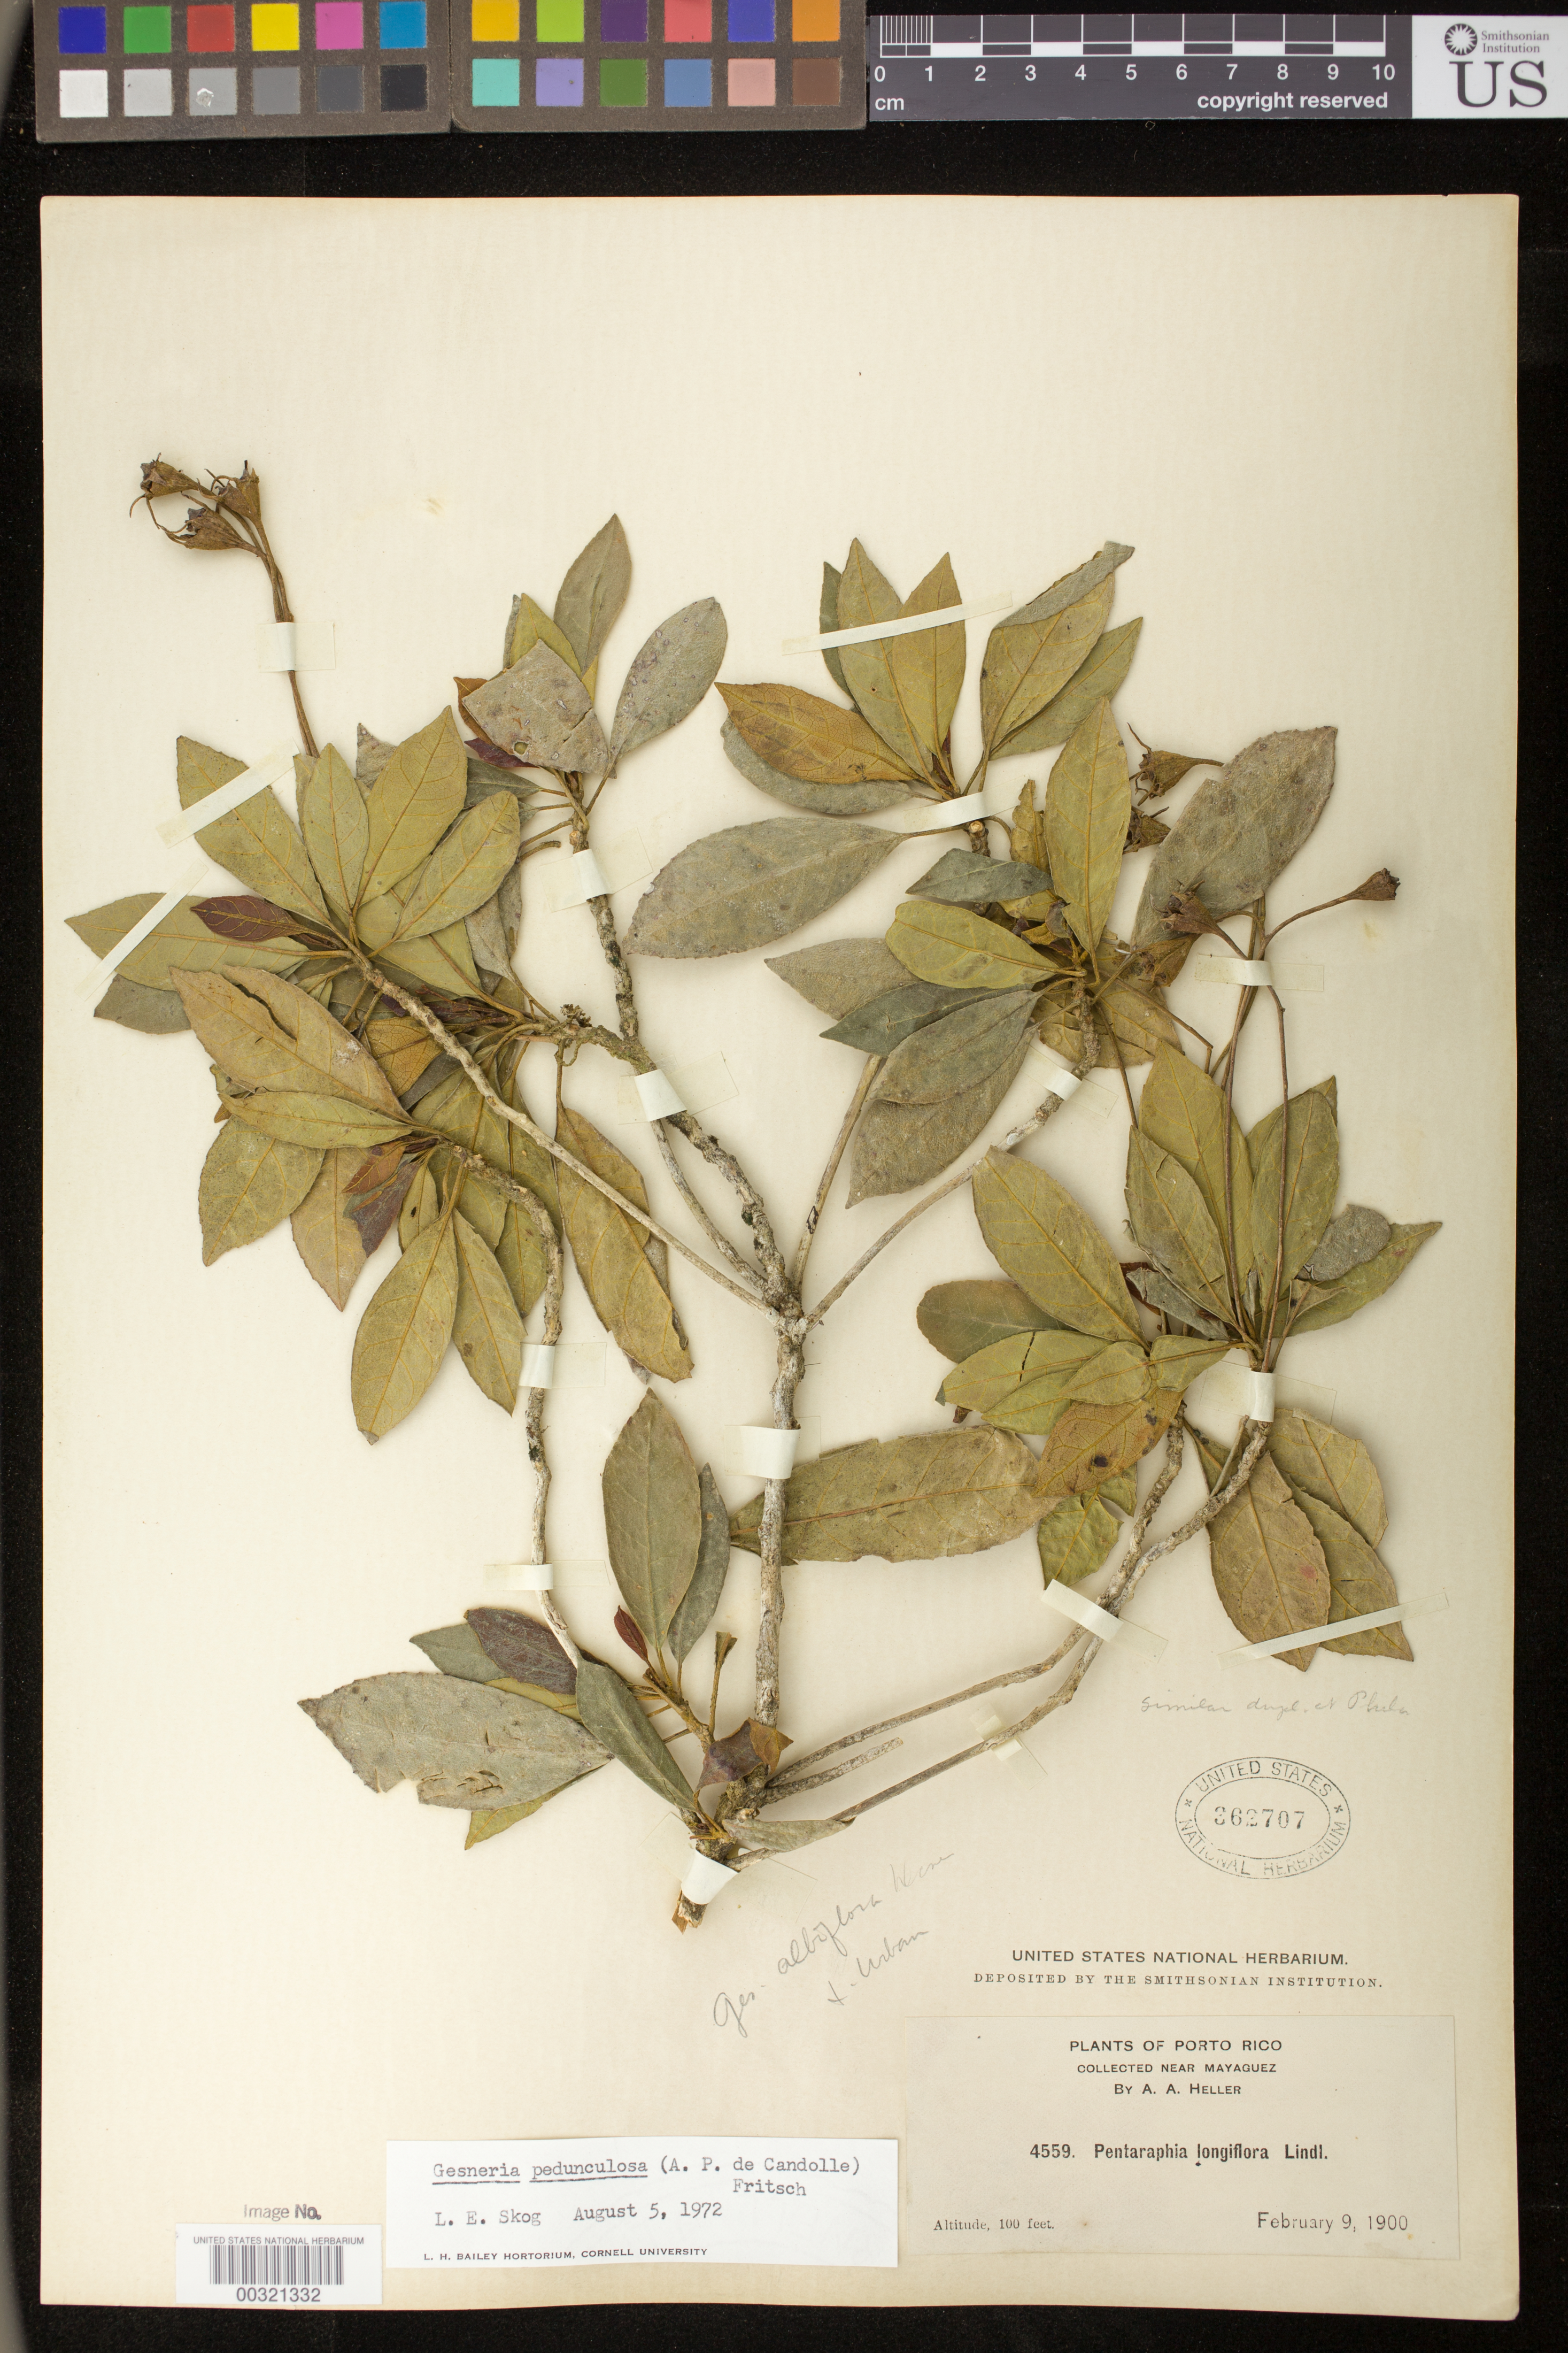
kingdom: Plantae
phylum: Tracheophyta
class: Magnoliopsida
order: Lamiales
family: Gesneriaceae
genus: Gesneria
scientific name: Gesneria pedunculosa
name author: (DC.) Fritsch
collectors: A. A. Heller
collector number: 4559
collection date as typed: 09 Feb 1900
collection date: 1900-02-09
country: Puerto Rico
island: Puerto Rico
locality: Near Mayaguez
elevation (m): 30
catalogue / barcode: US 362707